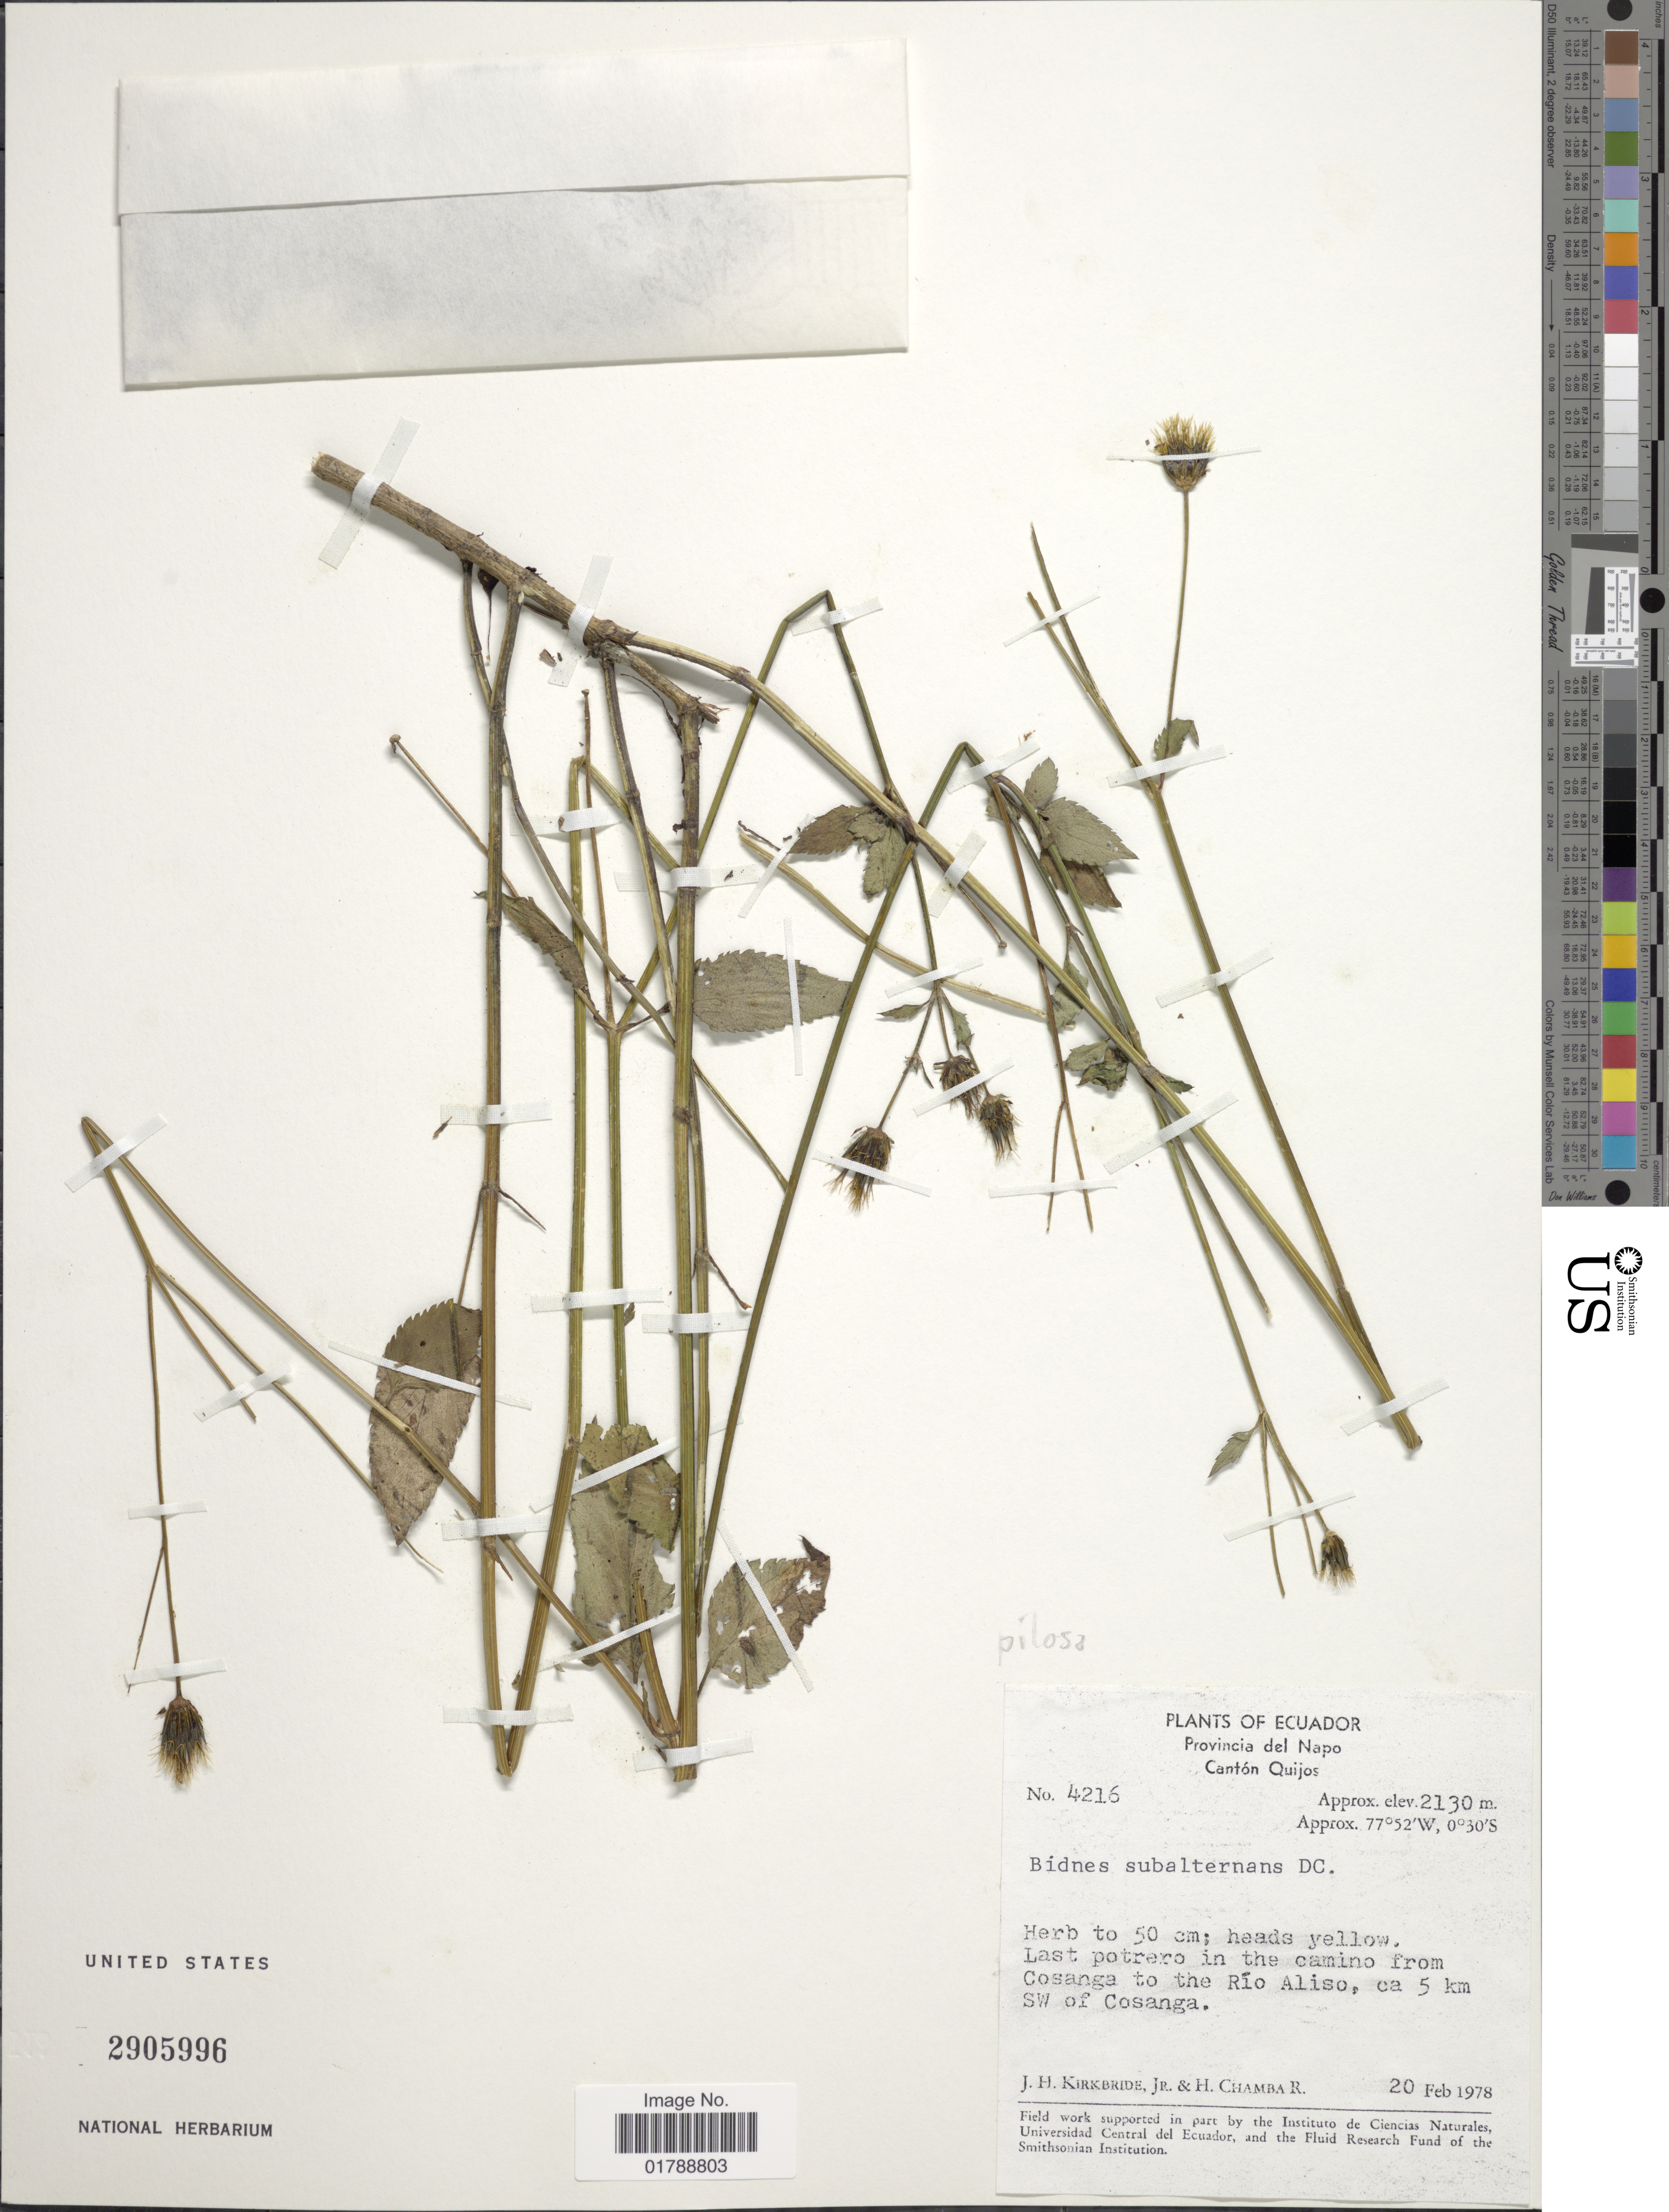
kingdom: Plantae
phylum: Tracheophyta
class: Magnoliopsida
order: Asterales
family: Asteraceae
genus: Bidens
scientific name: Bidens pilosa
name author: L.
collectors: J. H. Kirkbride & H. Chamba-R.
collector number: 4216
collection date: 1978-02-20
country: Ecuador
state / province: Napo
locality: Cantón Quijos. Last potrero in the camino from Cosanga to the Río Aliso, ca 5 km SW of Cosanga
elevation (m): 2130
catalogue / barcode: US 2905996